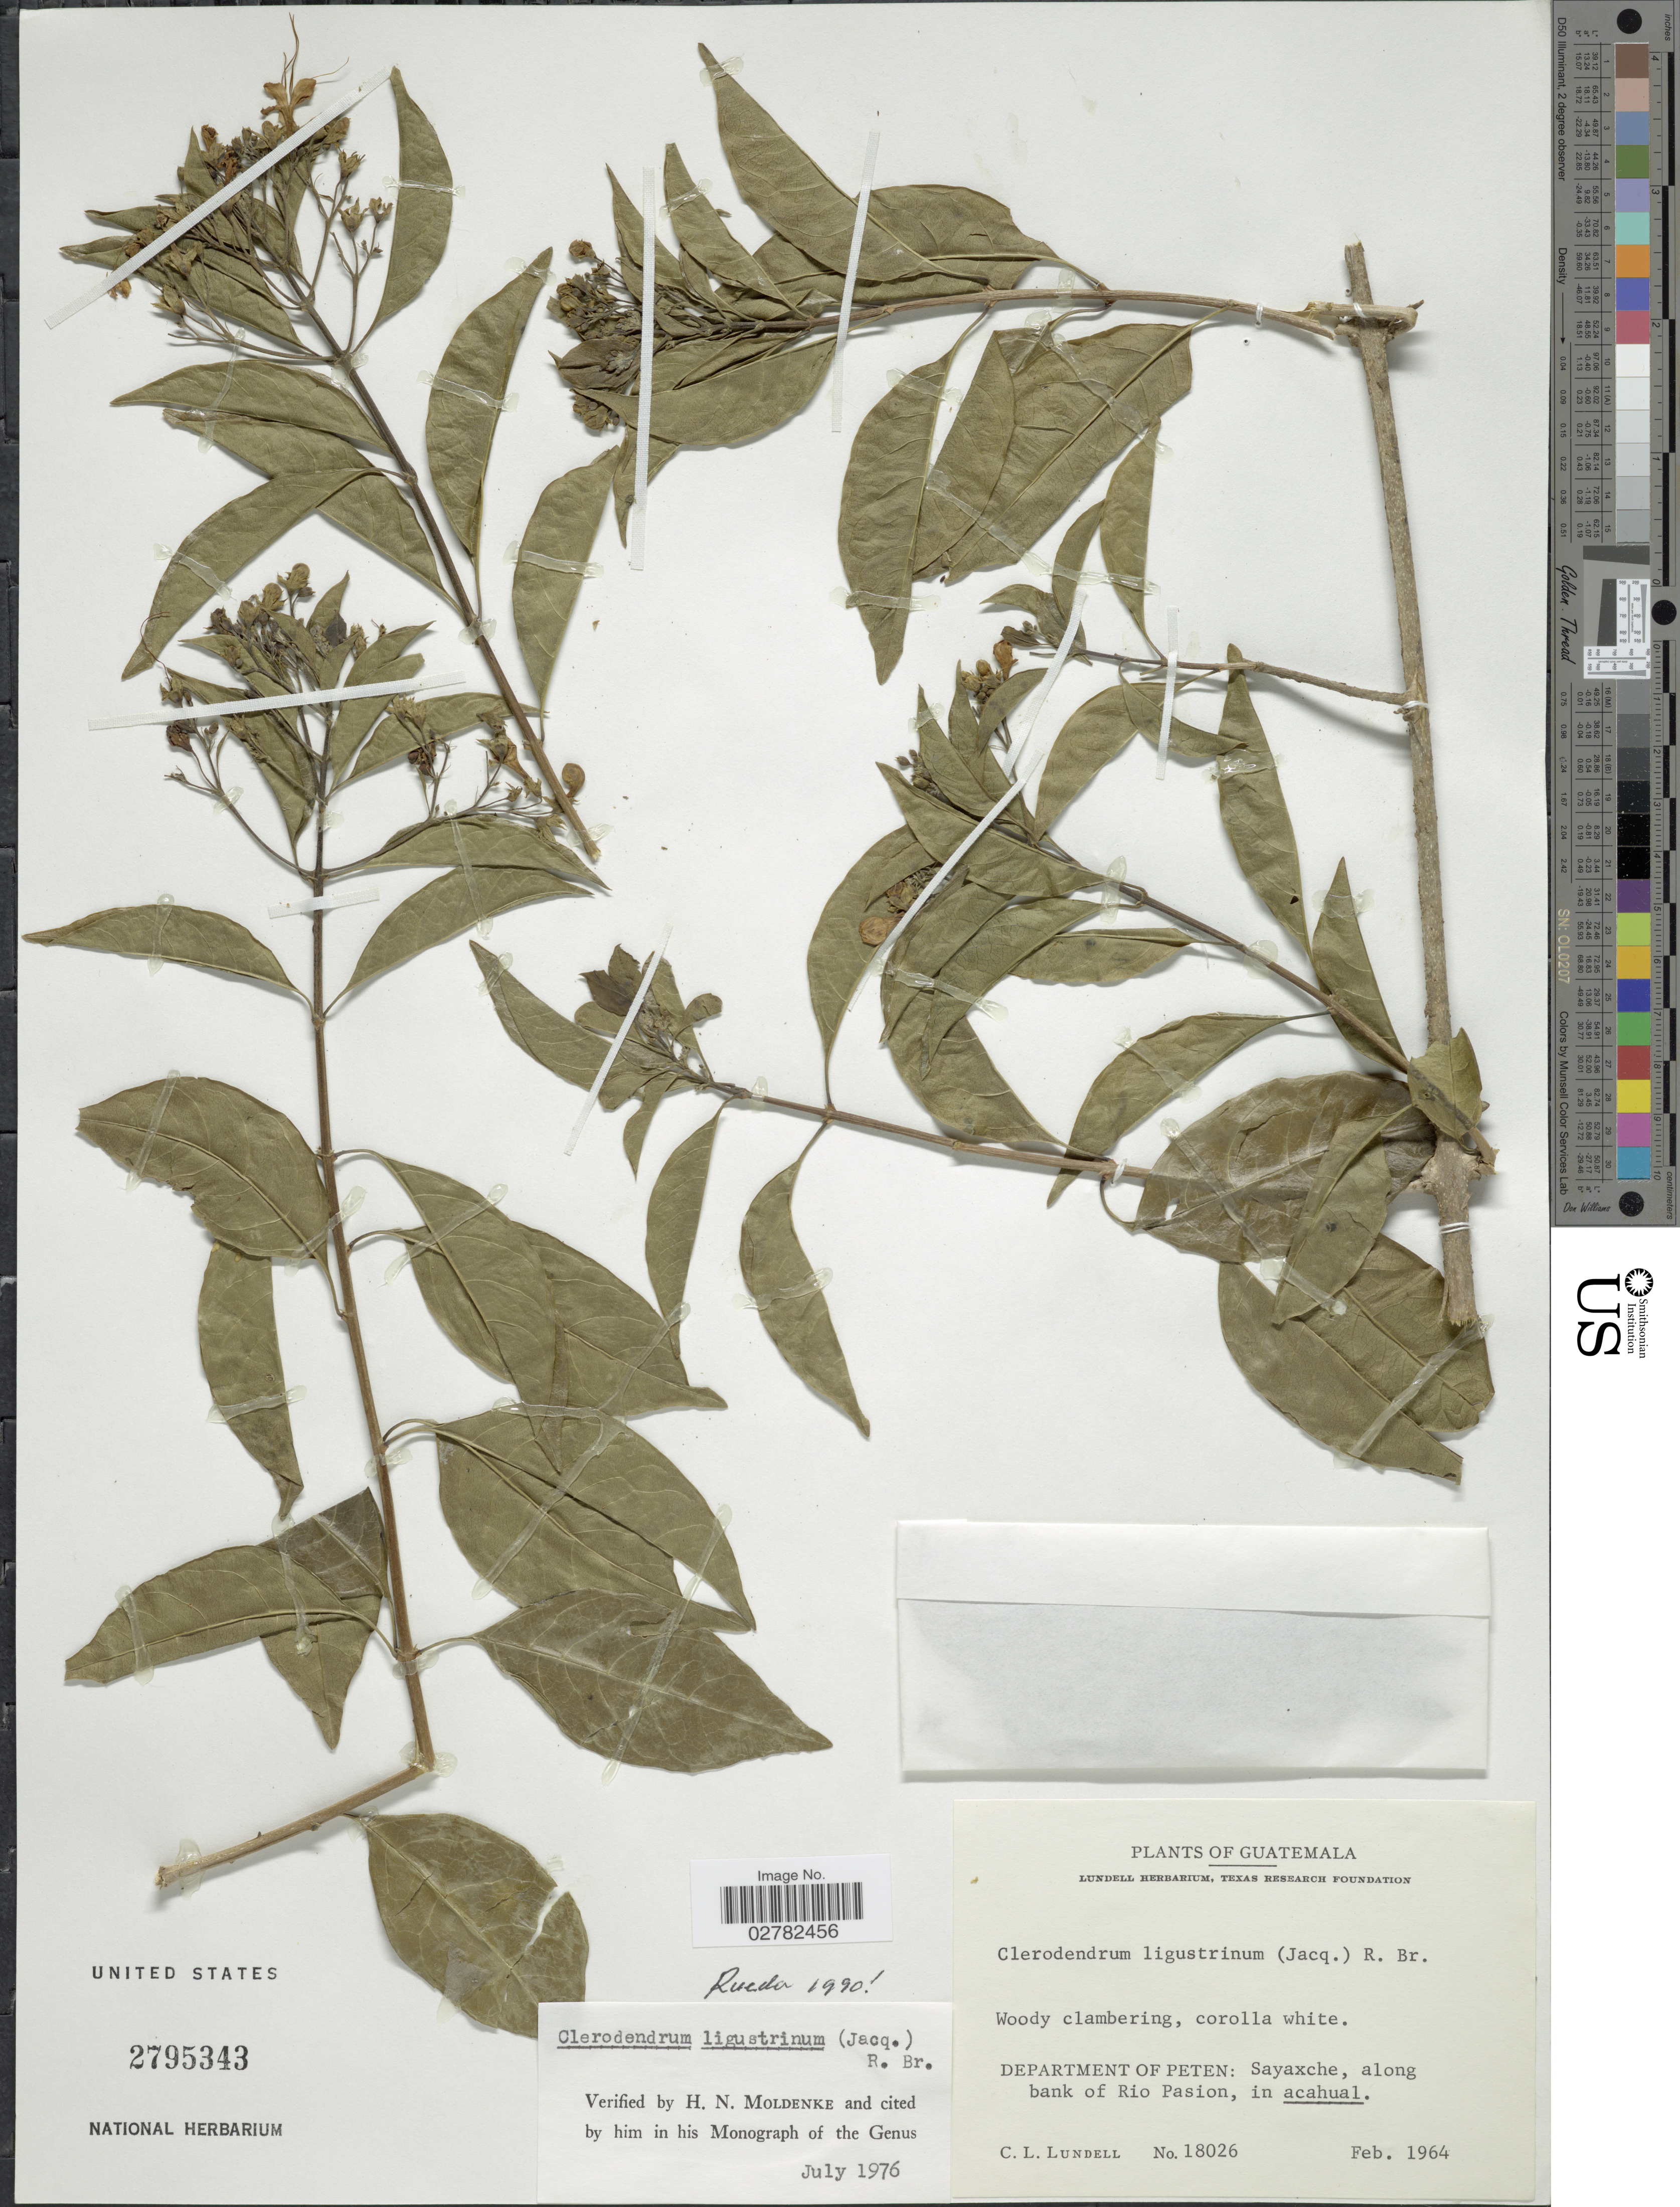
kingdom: Plantae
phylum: Tracheophyta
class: Magnoliopsida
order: Lamiales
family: Lamiaceae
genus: Clerodendrum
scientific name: Clerodendrum ligustrinum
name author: (Jacq.) R. Br.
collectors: C. L. Lundell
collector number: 18026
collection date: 1964-02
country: Guatemala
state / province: El Petén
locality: Department of Peten: Sayaxche, along bank of Rio Pasion.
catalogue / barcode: US 2795343